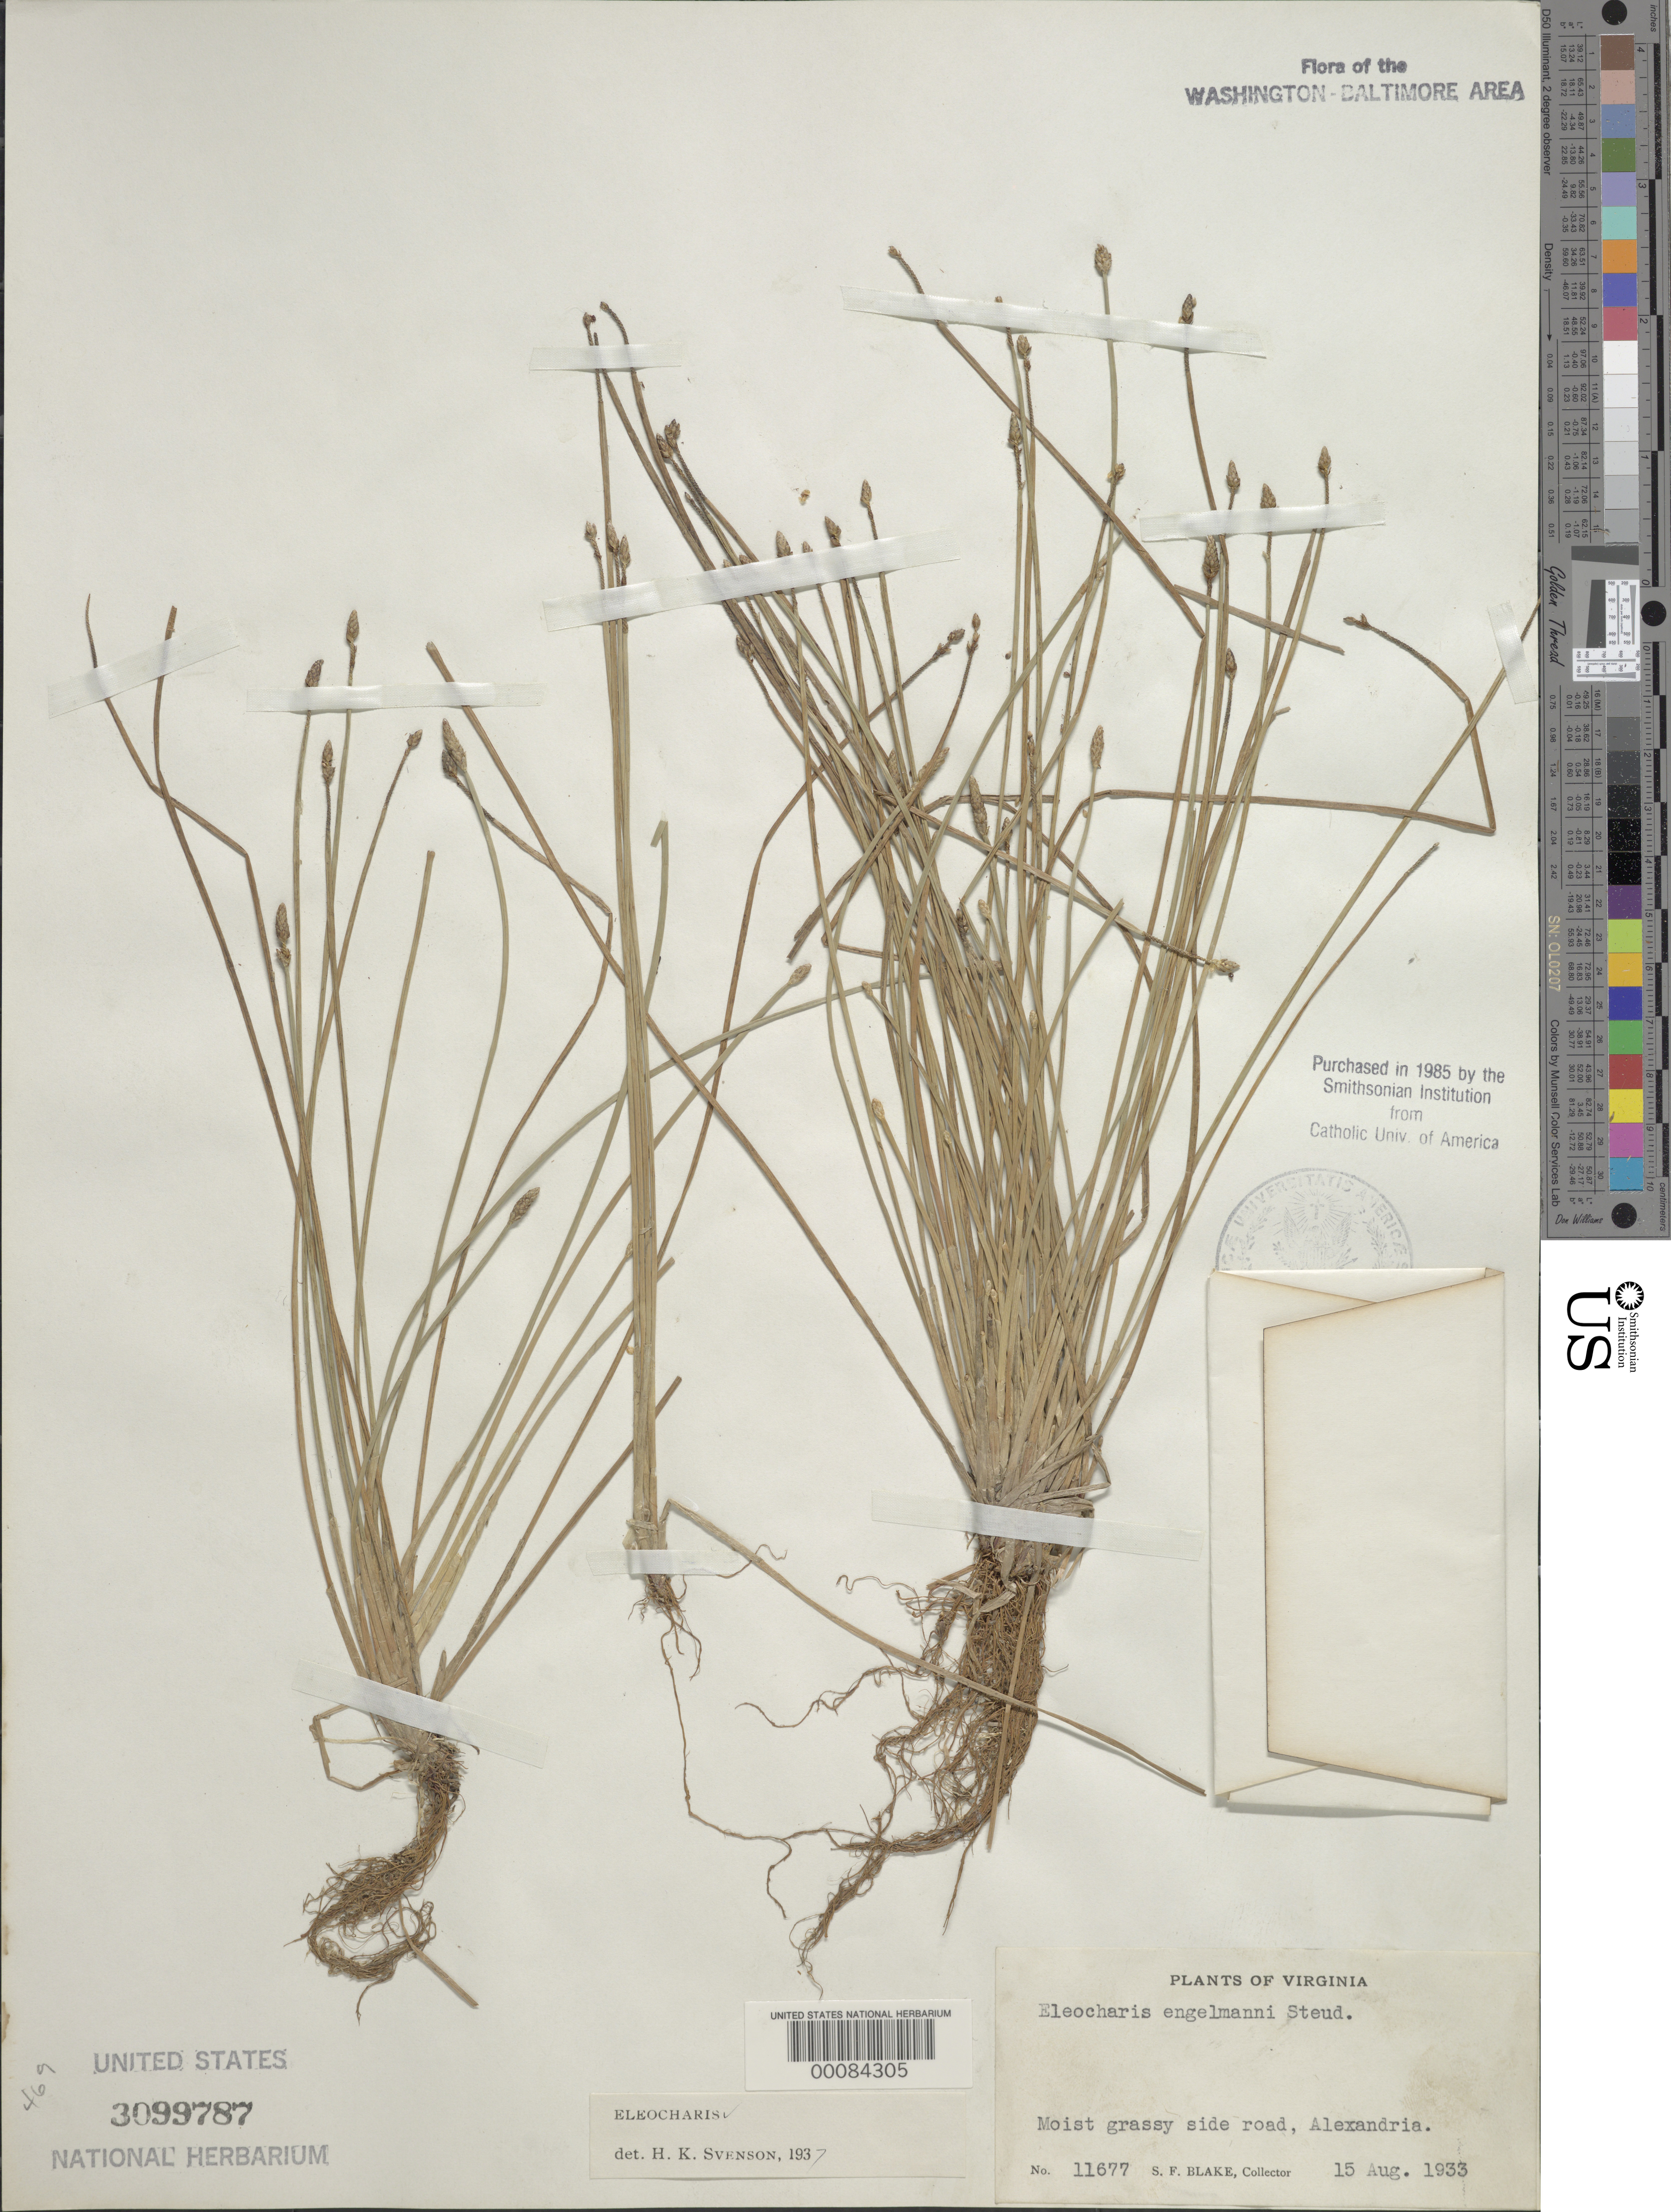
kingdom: Plantae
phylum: Tracheophyta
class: Liliopsida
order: Poales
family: Cyperaceae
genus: Eleocharis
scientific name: Eleocharis engelmannii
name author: Steud.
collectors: S. Blake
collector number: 11677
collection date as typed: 15 Aug 1933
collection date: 1933-08-15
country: United States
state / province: Virginia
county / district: City of Alexandria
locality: Alexandria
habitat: Moist grassy side road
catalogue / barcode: US 3099787